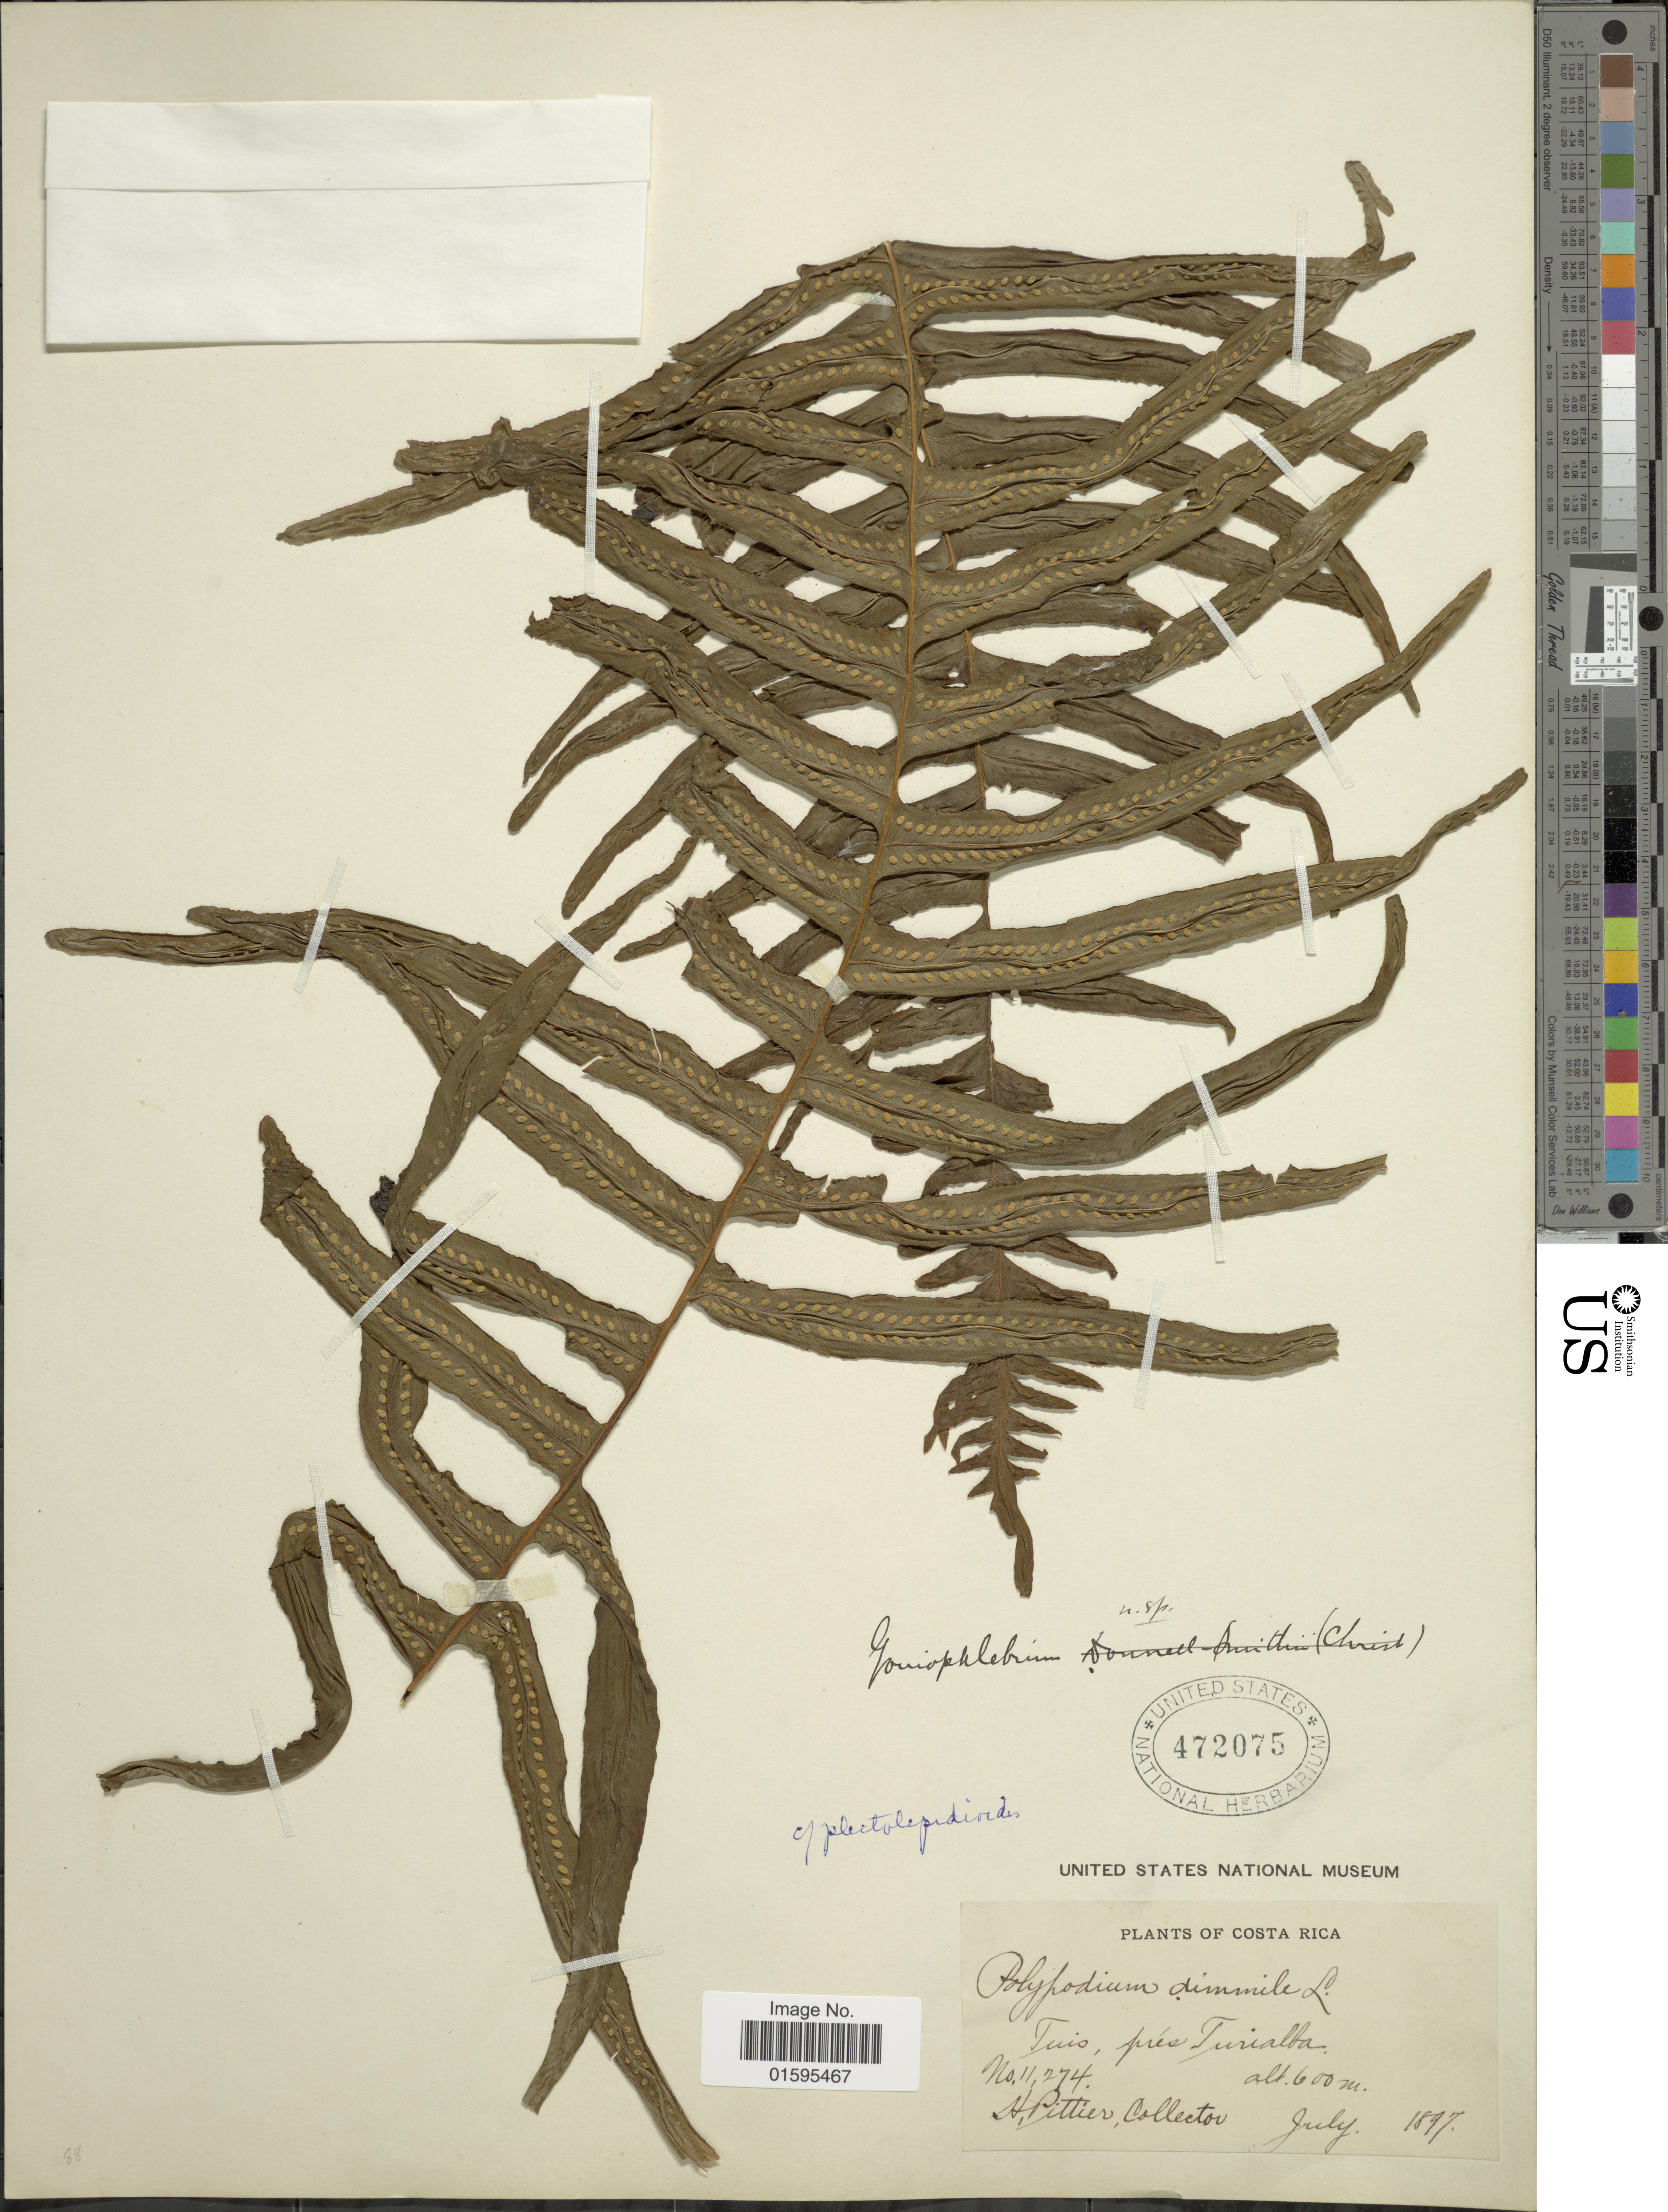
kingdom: Plantae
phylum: Tracheophyta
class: Polypodiopsida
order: Polypodiales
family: Polypodiaceae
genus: Polypodium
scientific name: Polypodium plectolepidioides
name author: Rosenst.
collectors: H. F. Pittier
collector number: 11274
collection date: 1897-07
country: Costa Rica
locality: Tuis, pres Turialba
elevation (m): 600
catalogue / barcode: US 472075